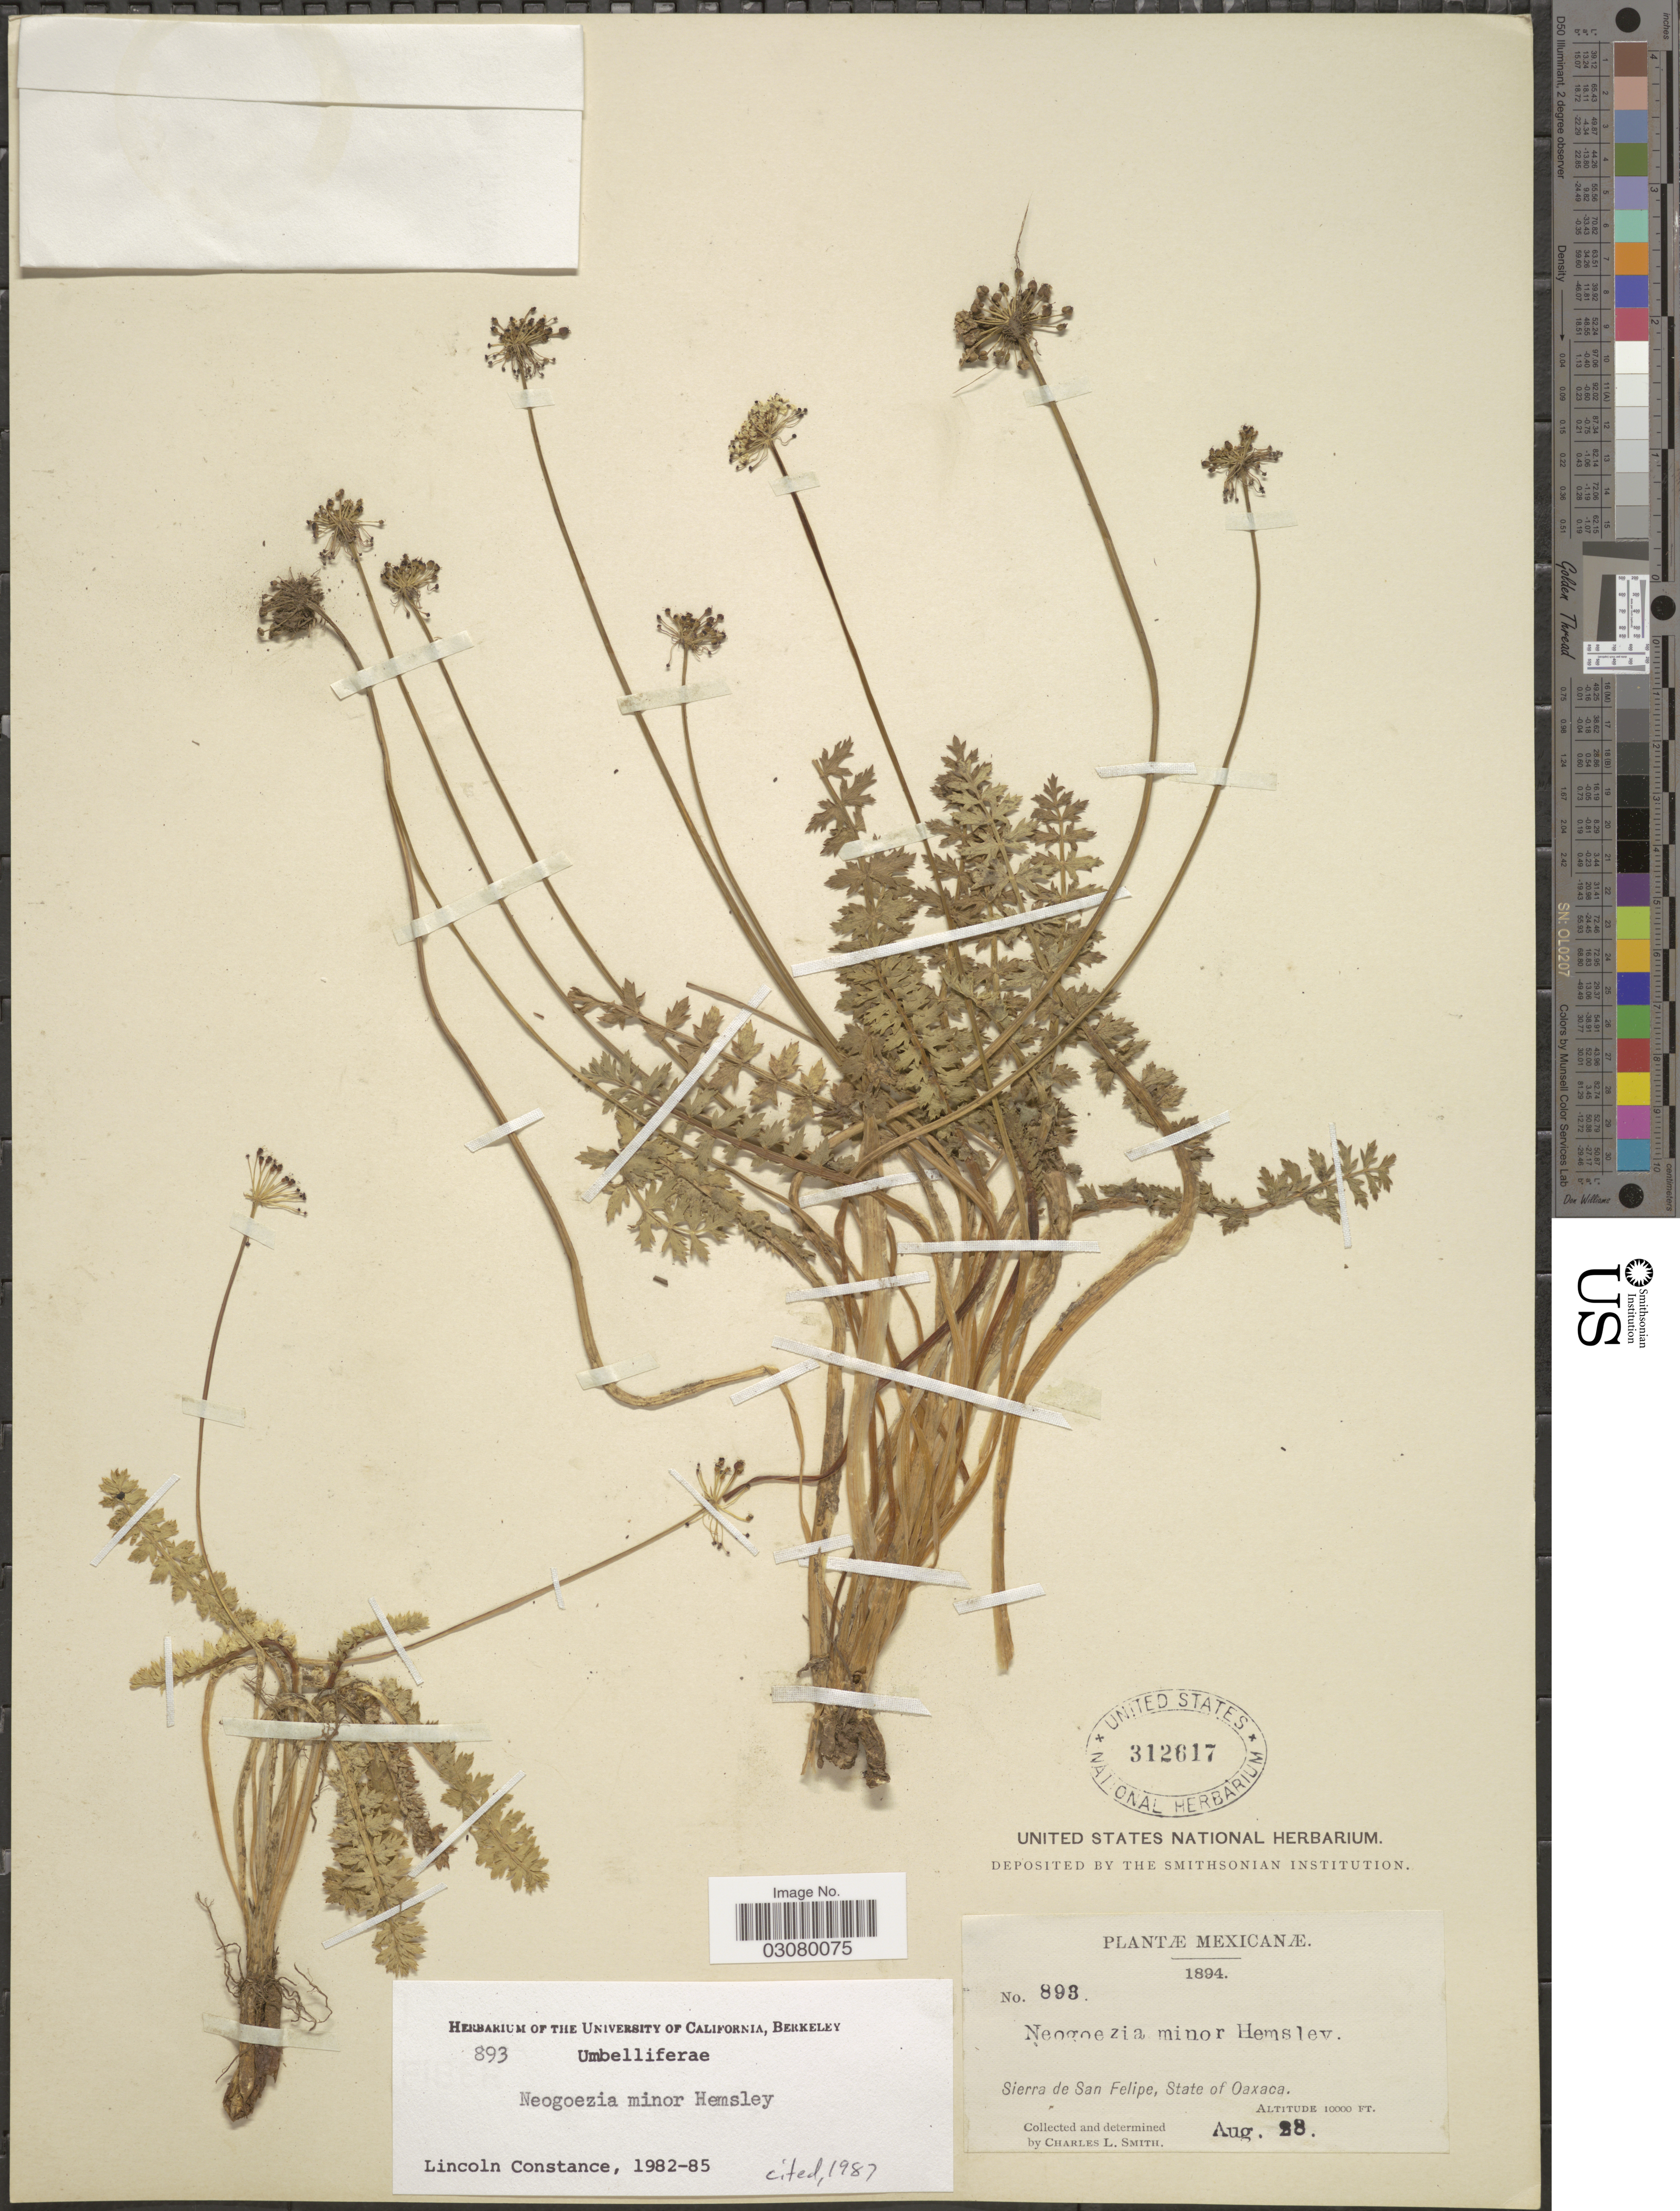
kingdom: Plantae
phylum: Tracheophyta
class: Magnoliopsida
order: Apiales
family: Apiaceae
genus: Neogoezia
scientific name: Neogoezia minor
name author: Hemsl.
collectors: C. L. Smith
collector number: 893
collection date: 1894-08-28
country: Mexico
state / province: Oaxaca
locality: Sierra de San Felipe.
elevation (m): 3048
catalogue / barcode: US 312617